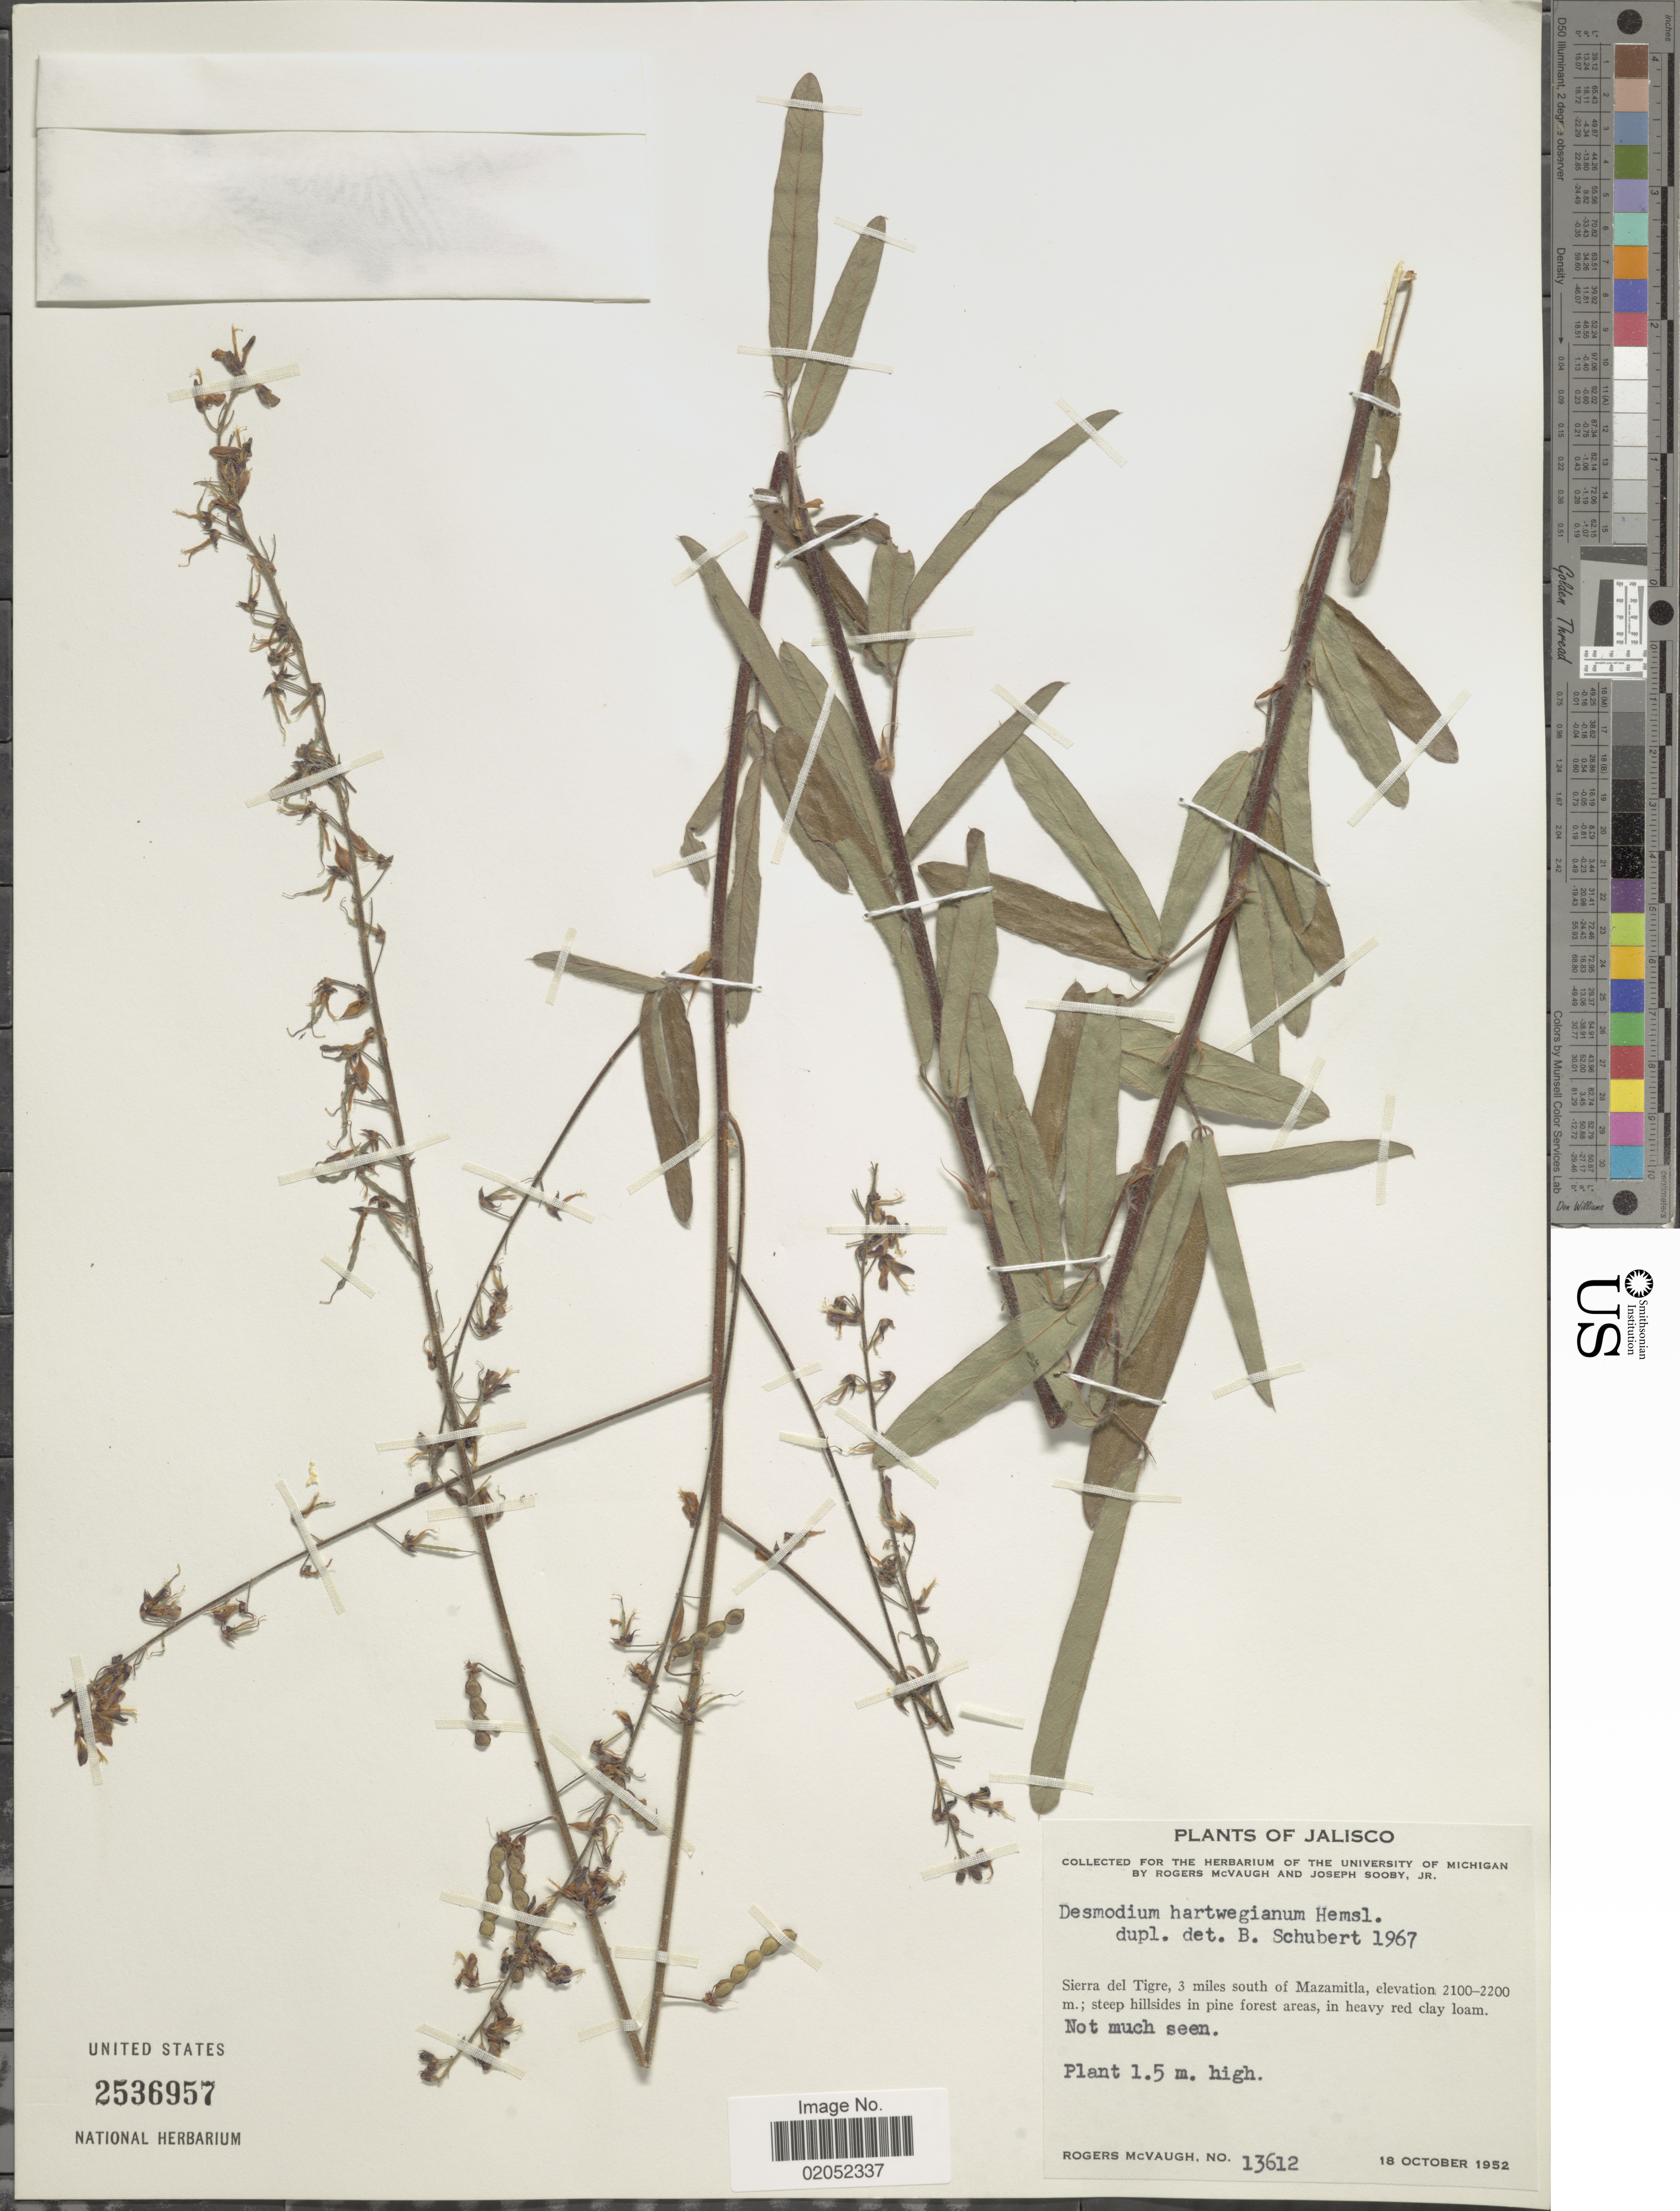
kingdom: Plantae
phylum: Tracheophyta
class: Magnoliopsida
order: Fabales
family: Fabaceae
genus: Desmodium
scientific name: Desmodium hartwegianum var. hartwegianum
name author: Hemsl.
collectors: R. McVaugh & J. Sooby Jr.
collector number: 13612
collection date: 1952-10-18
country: Mexico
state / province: Jalisco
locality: Jalisco, Sierra del Tigre, 3 miles south of Mazamitla.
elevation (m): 2100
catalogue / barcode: US 2536957